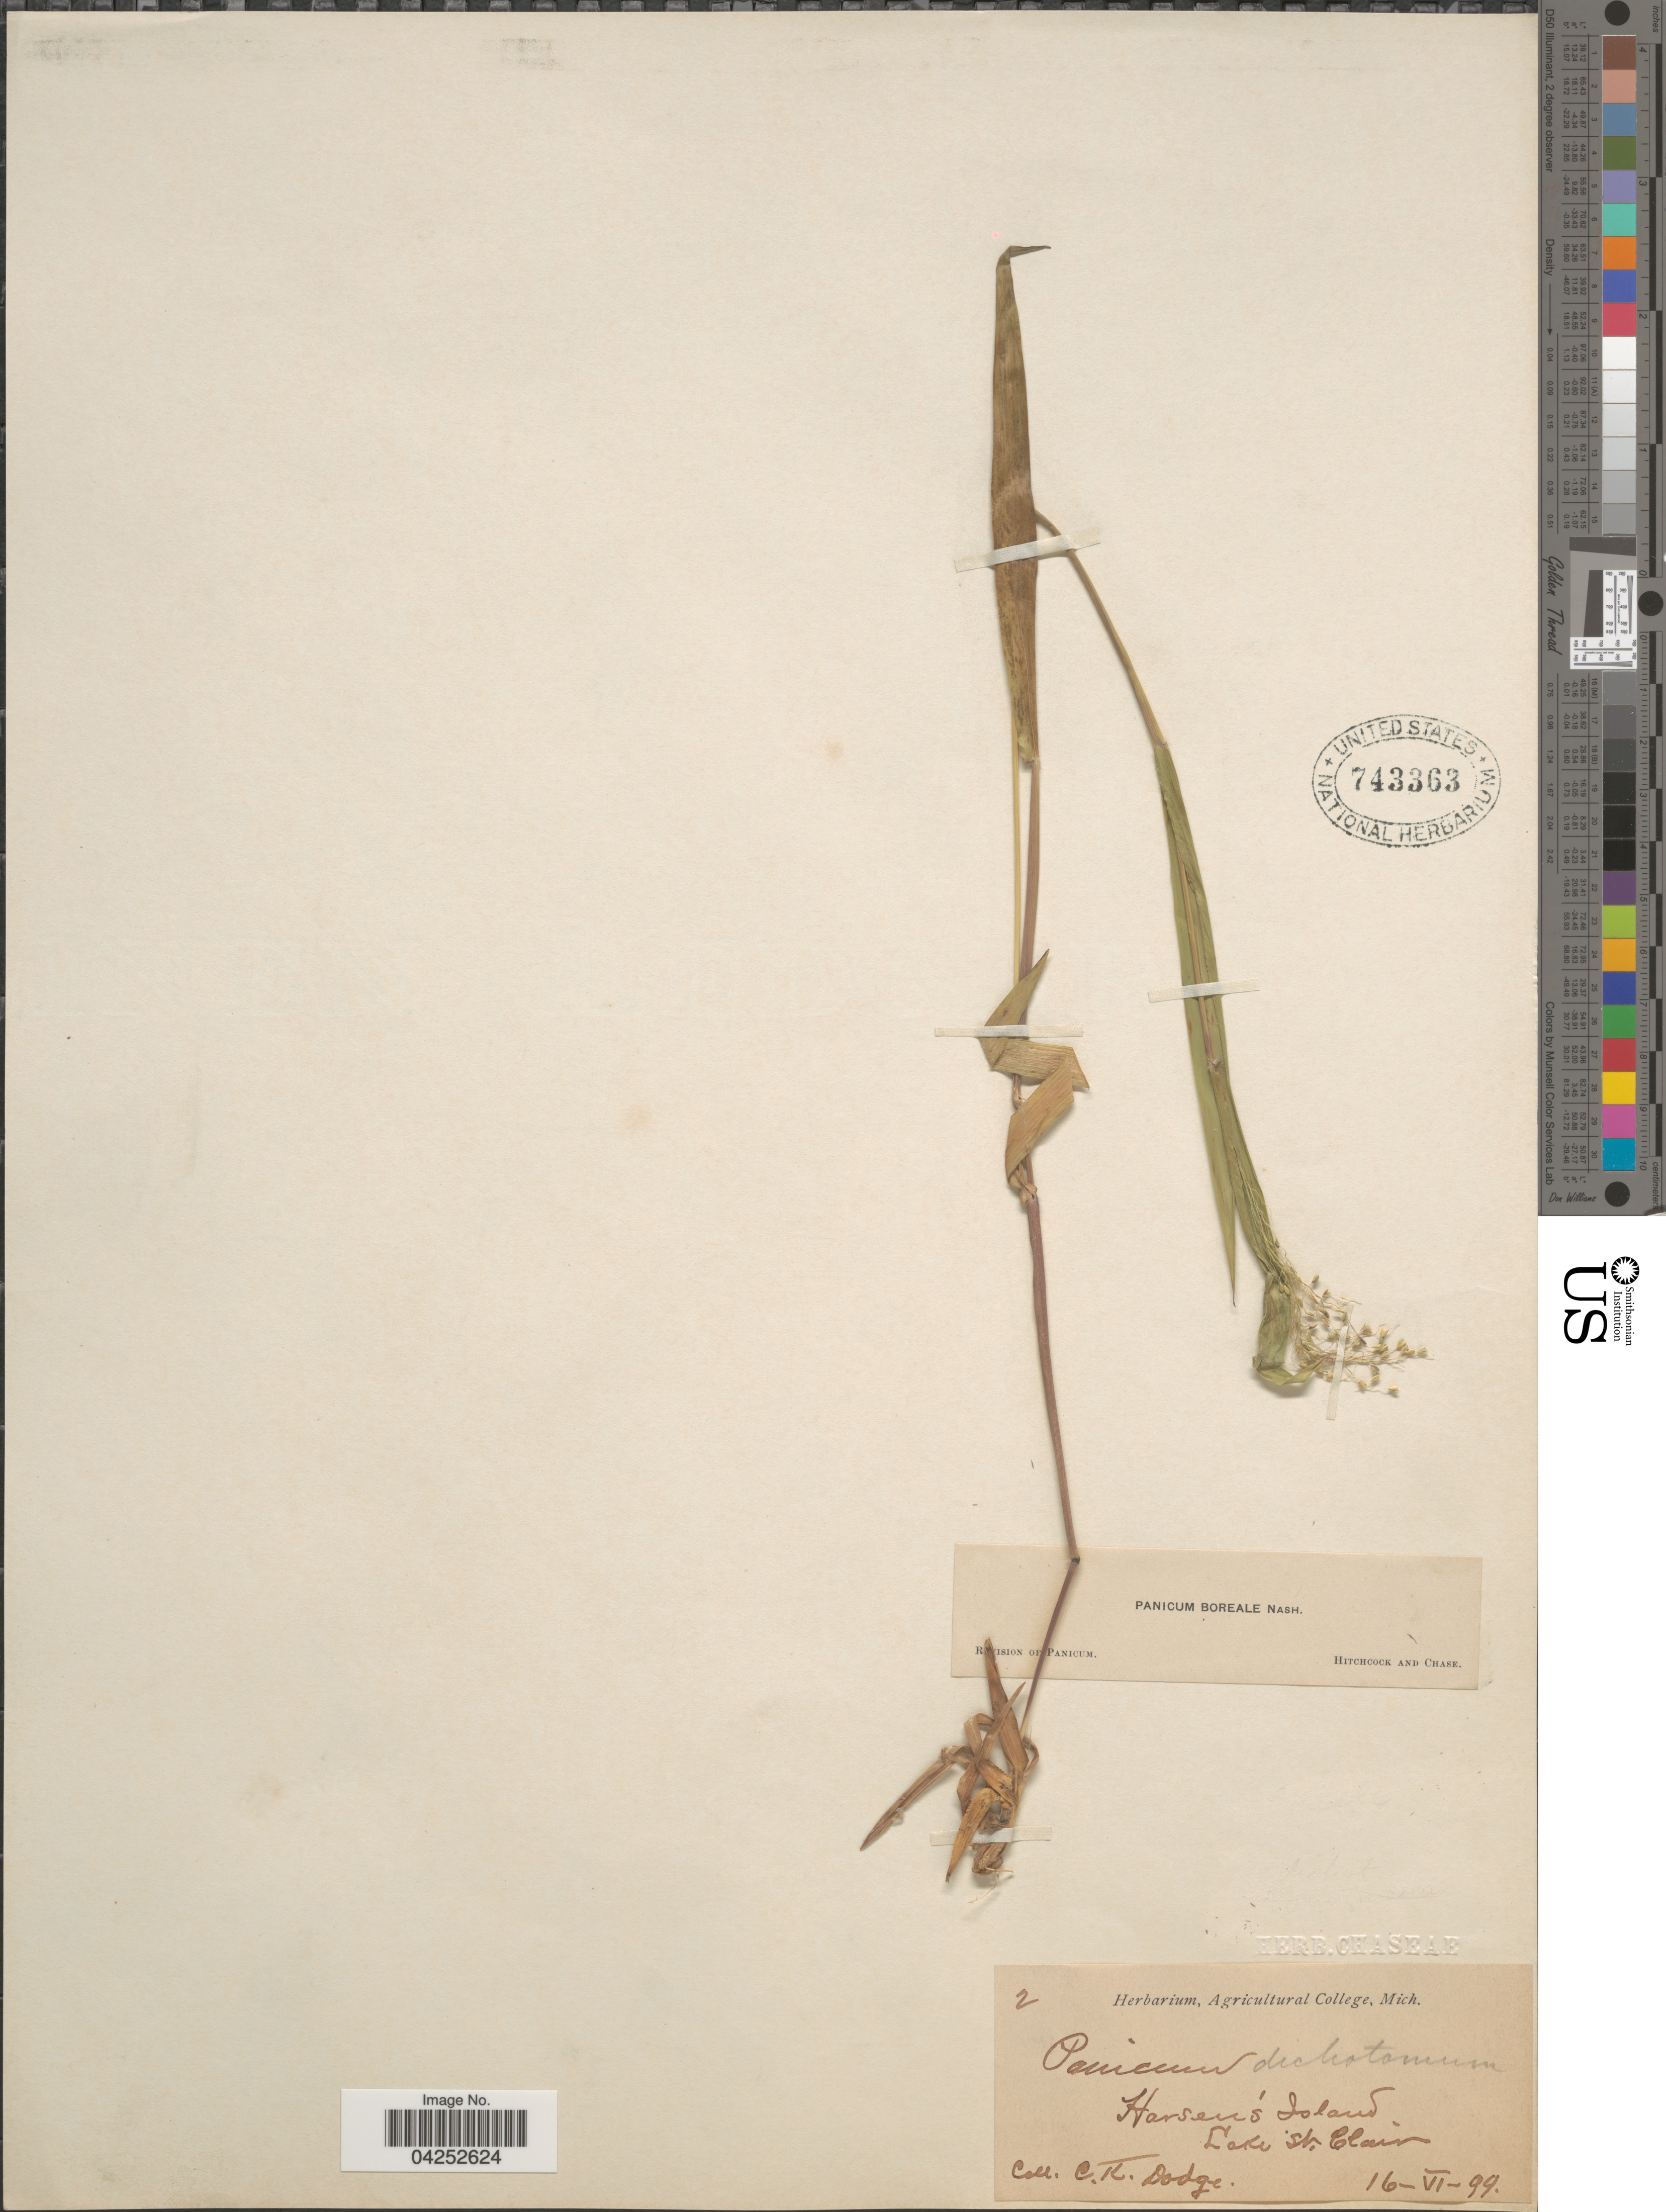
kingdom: Plantae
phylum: Tracheophyta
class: Liliopsida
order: Poales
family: Poaceae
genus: Dichanthelium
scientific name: Dichanthelium boreale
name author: (Nash) Freckmann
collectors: C. Dodge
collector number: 2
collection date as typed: Transcribed d/m/y: 16/6/99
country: United States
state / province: Michigan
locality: Harsen's Island. Lake St. Clair.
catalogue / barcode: US 743363